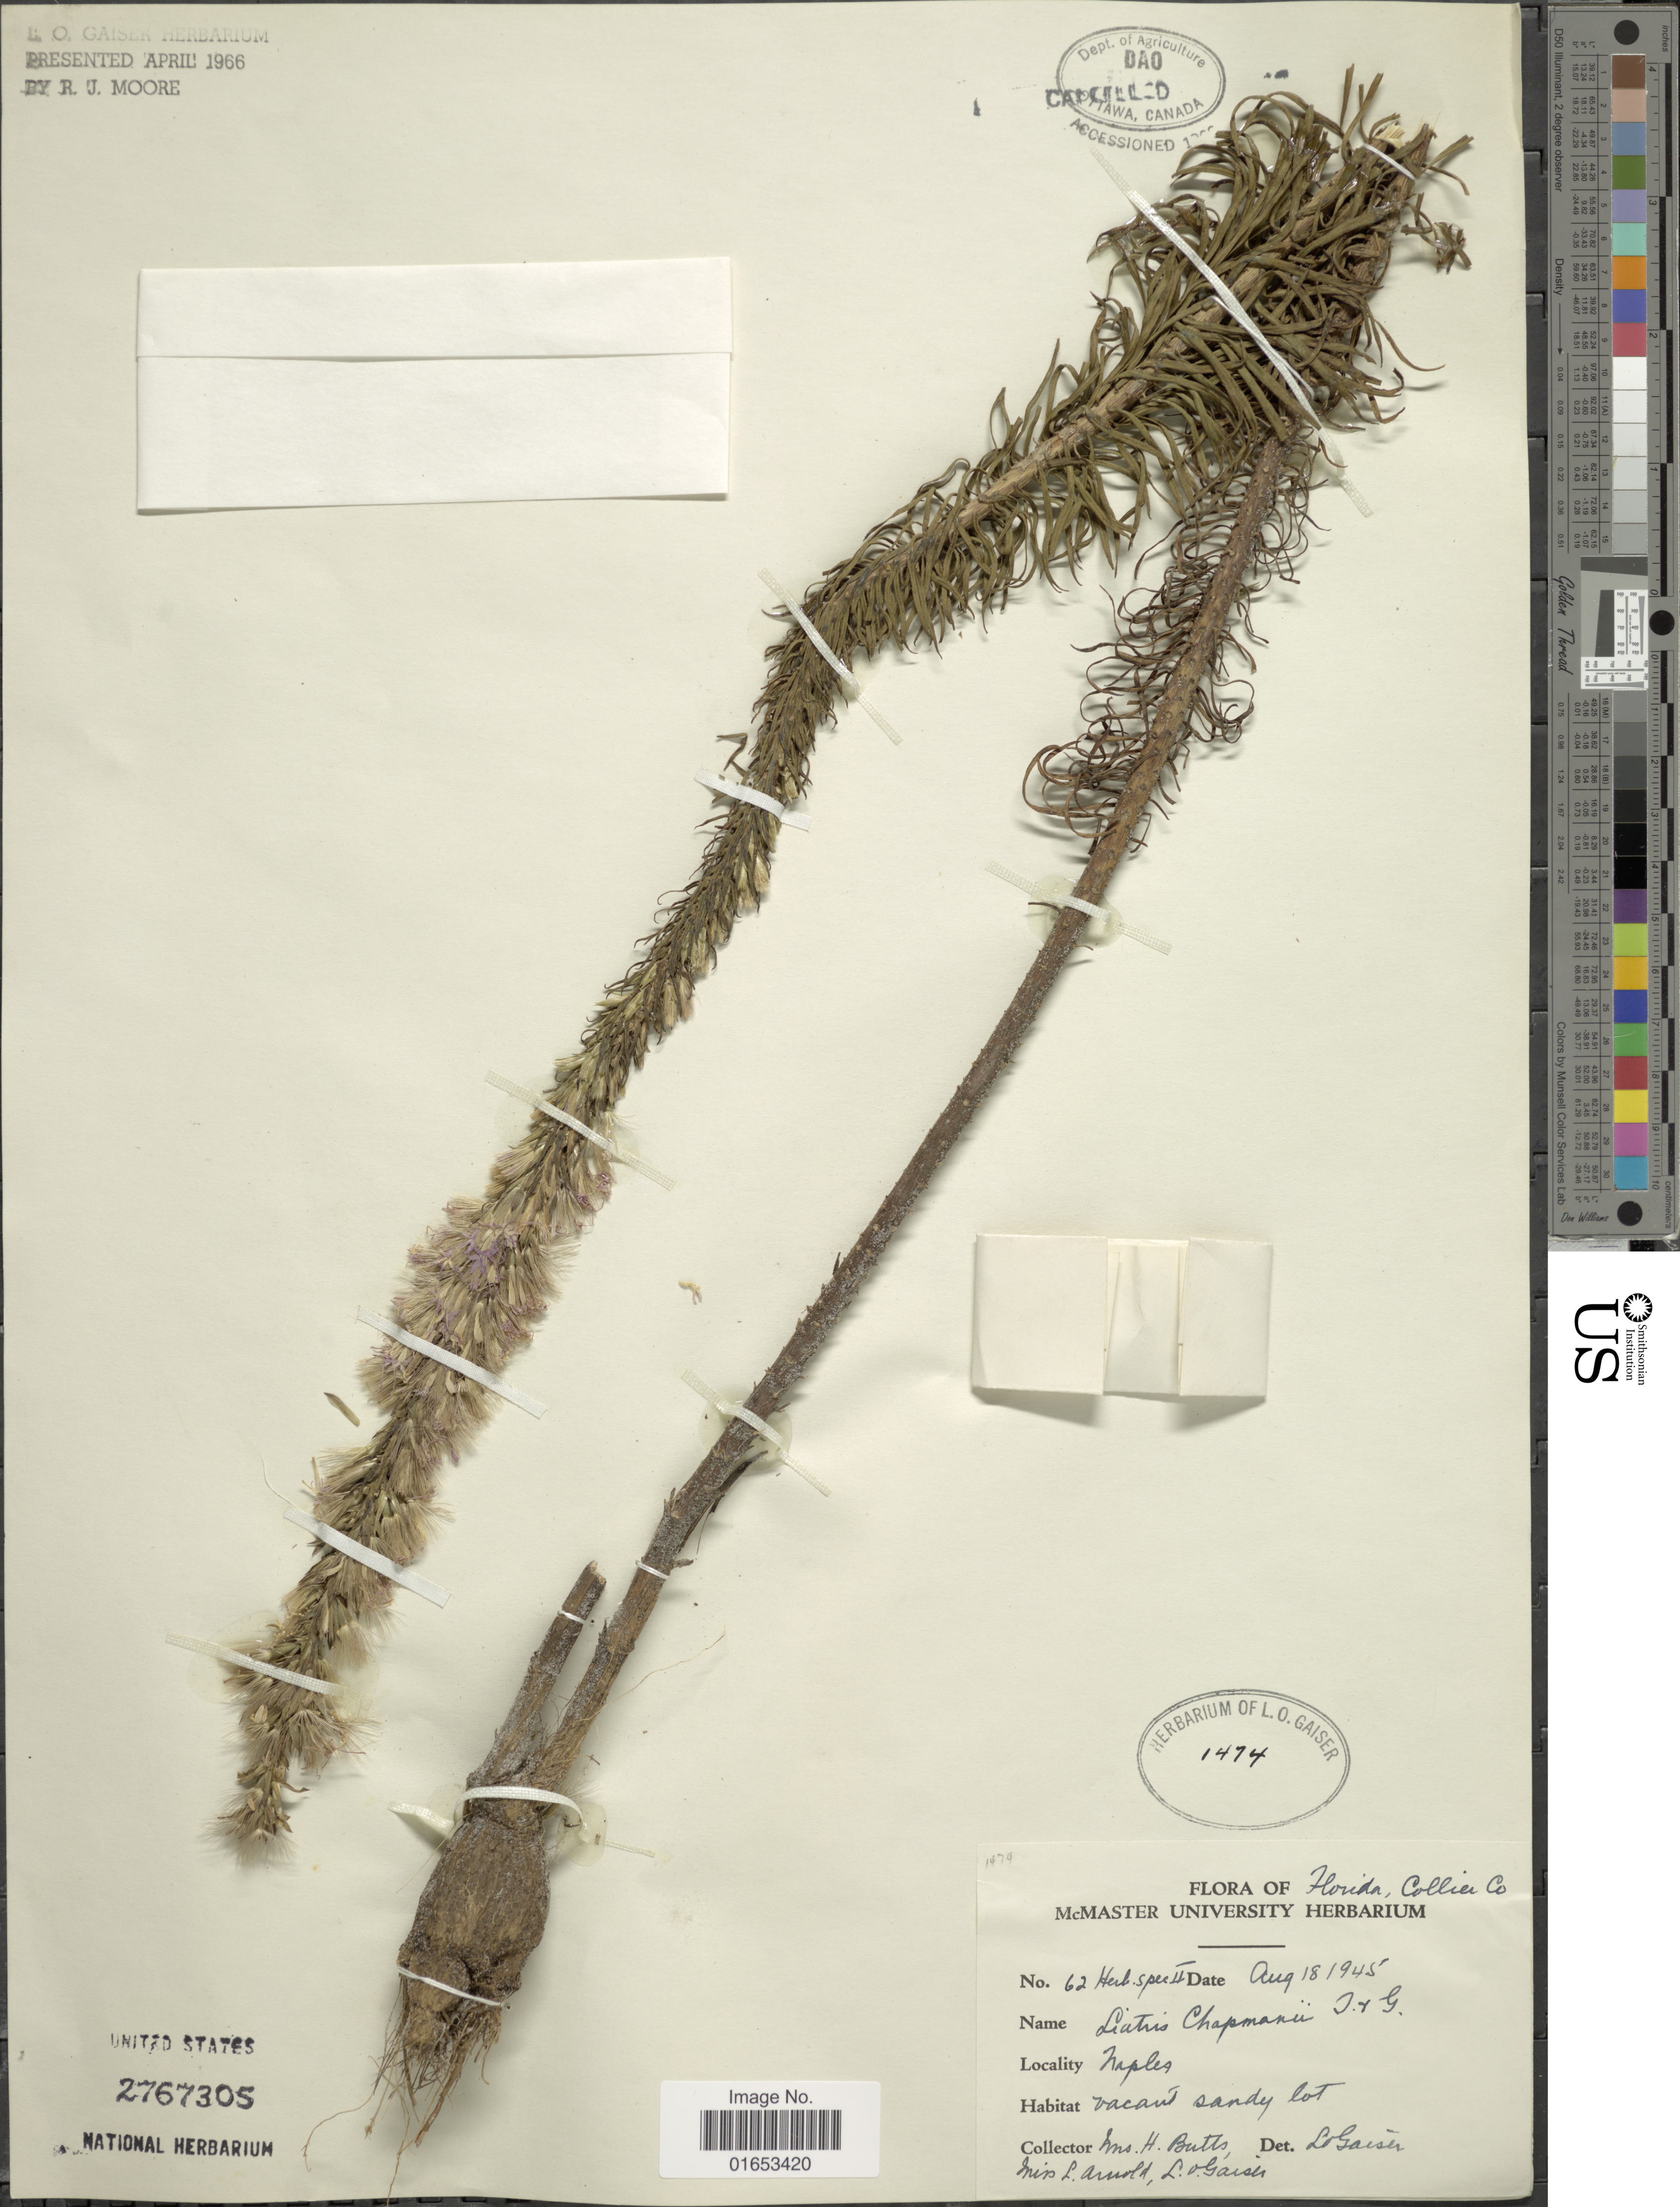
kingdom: Plantae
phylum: Tracheophyta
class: Magnoliopsida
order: Asterales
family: Asteraceae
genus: Liatris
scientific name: Liatris chapmanii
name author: Torr. & A. Gray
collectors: H. Butts, L. Arnold & L. Gaiser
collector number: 62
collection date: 1945-08-18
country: United States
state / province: Florida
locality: Collier Co., Naples, vacant sandy lot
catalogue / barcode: US 2767305